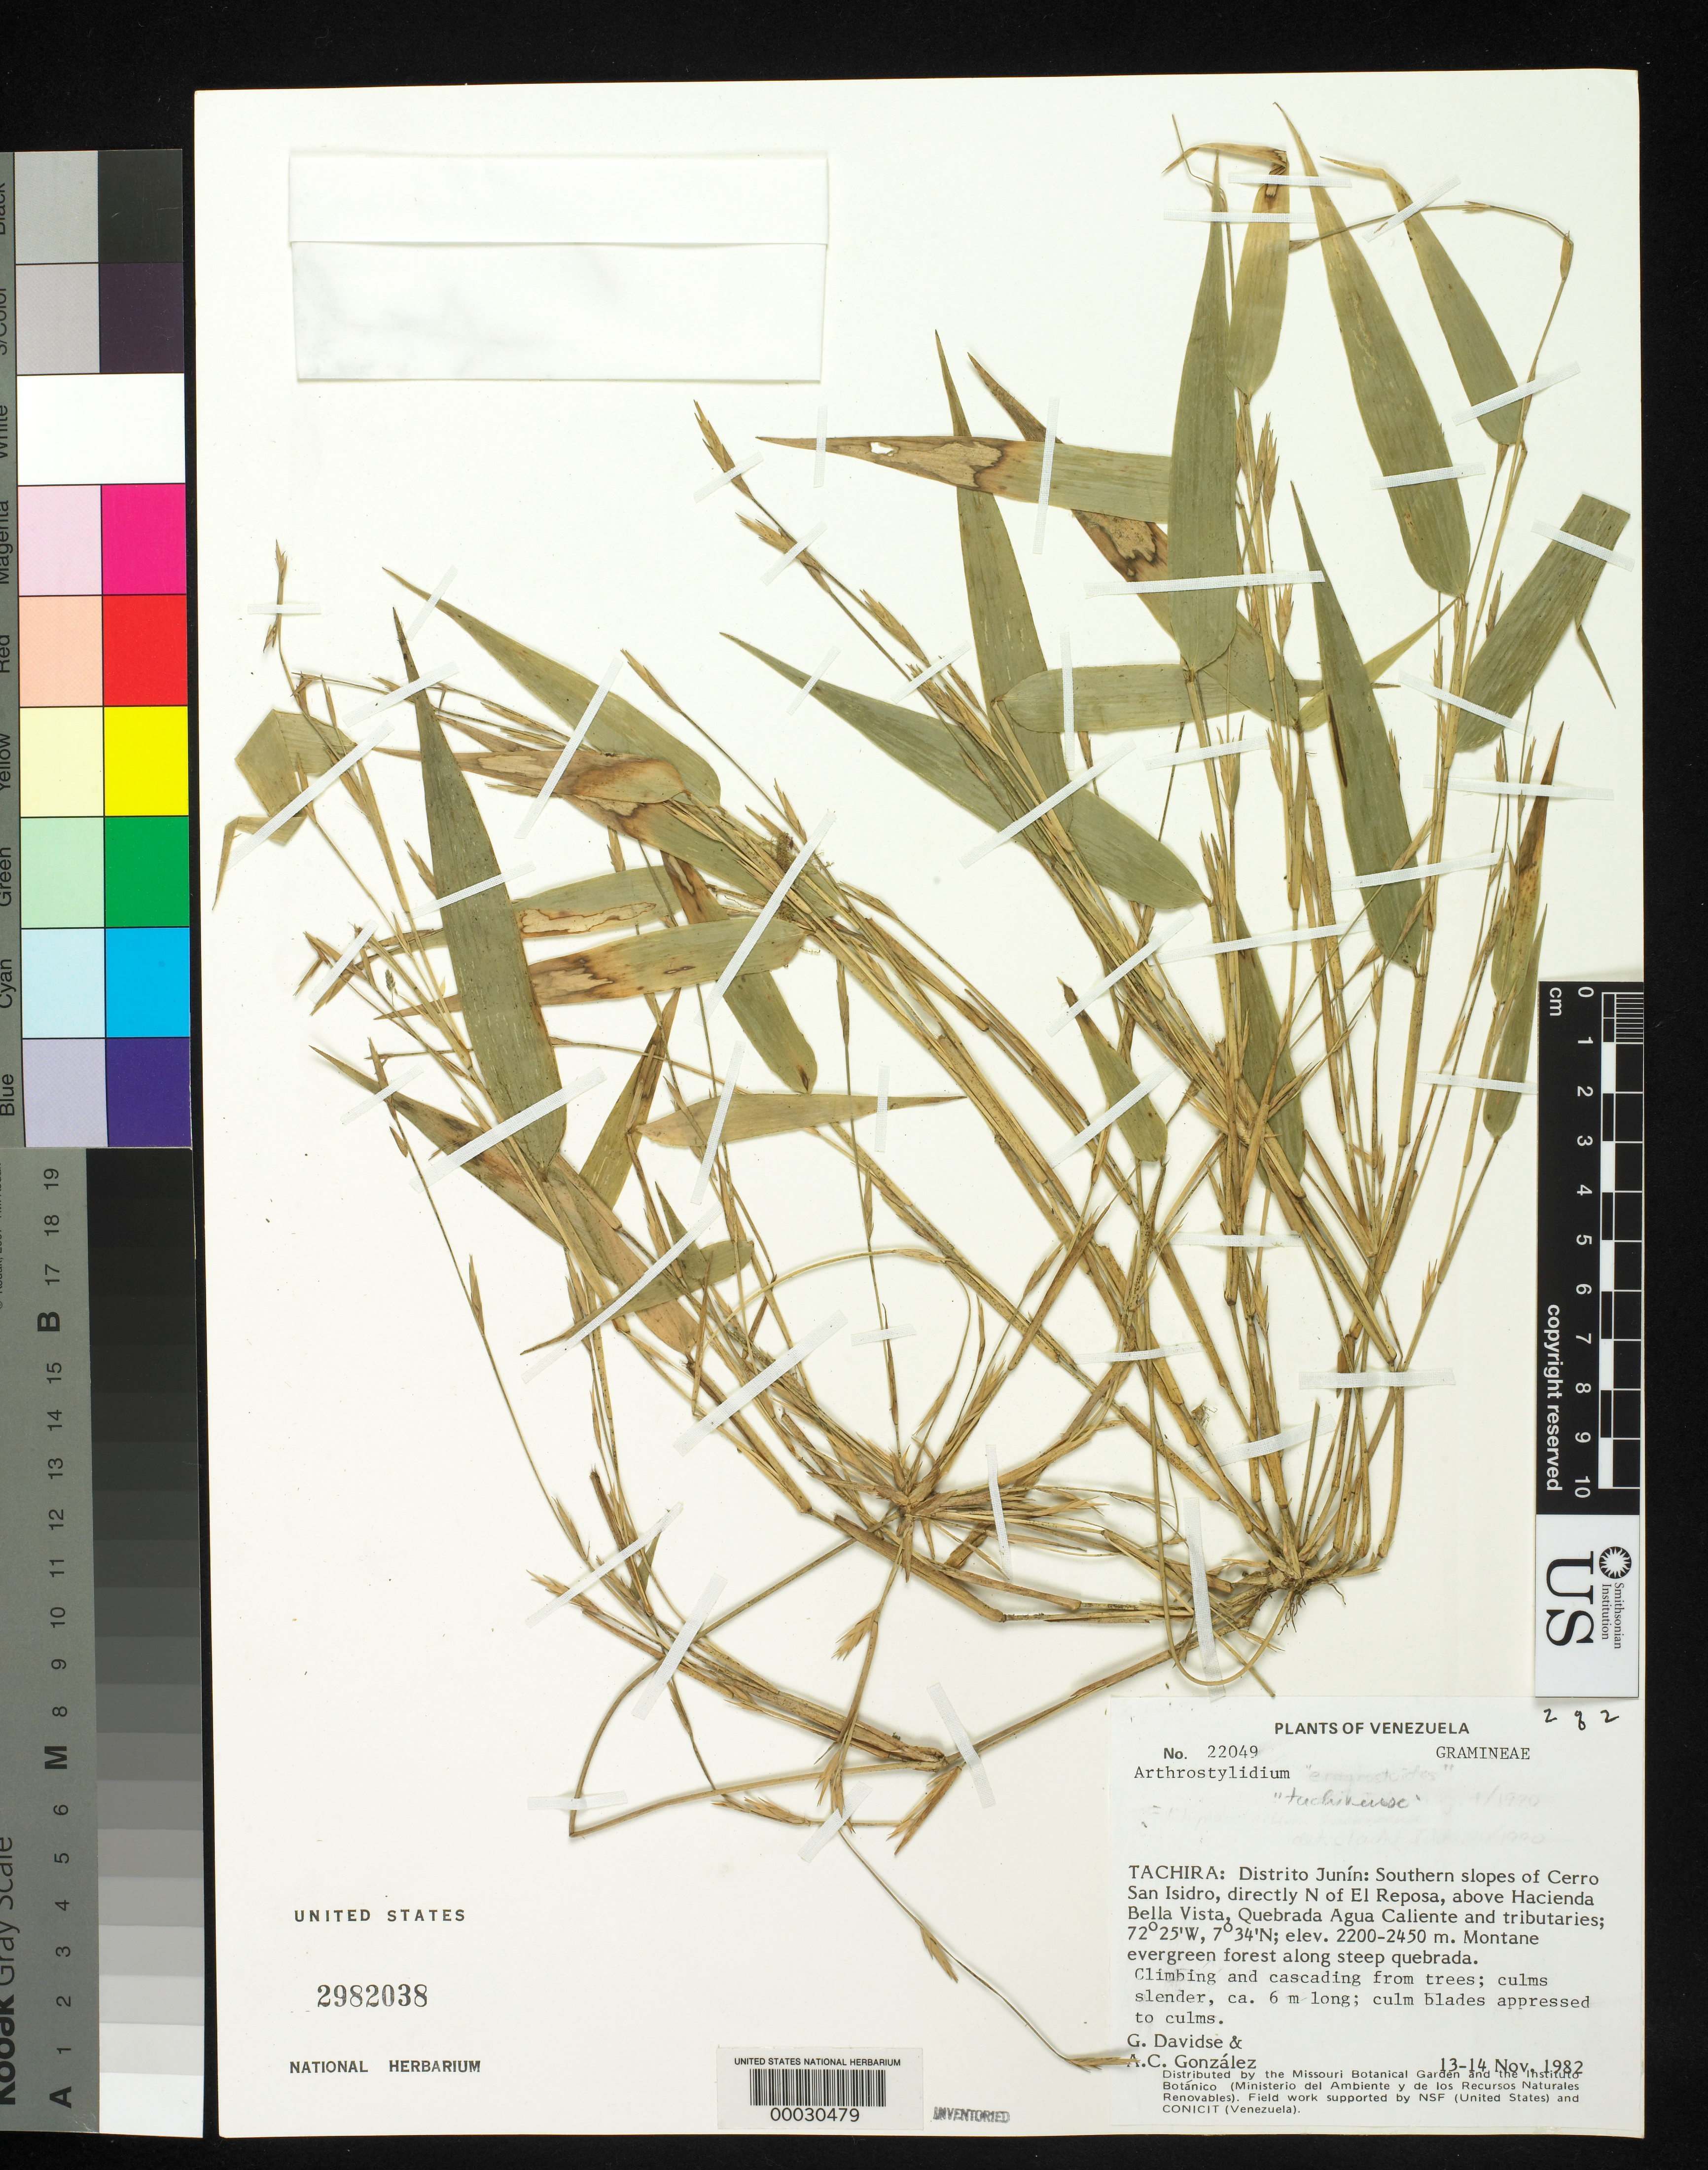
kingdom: Plantae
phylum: Tracheophyta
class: Liliopsida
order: Poales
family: Poaceae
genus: Arthrostylidium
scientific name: Arthrostylidium sp.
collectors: G. Davidse & A. C. González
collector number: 22049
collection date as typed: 13 Nov 1982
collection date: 1982-11-13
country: Venezuela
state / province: Tachira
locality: Junin, quebrada agua blanca, la rochela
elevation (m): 2200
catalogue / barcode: US 2982038